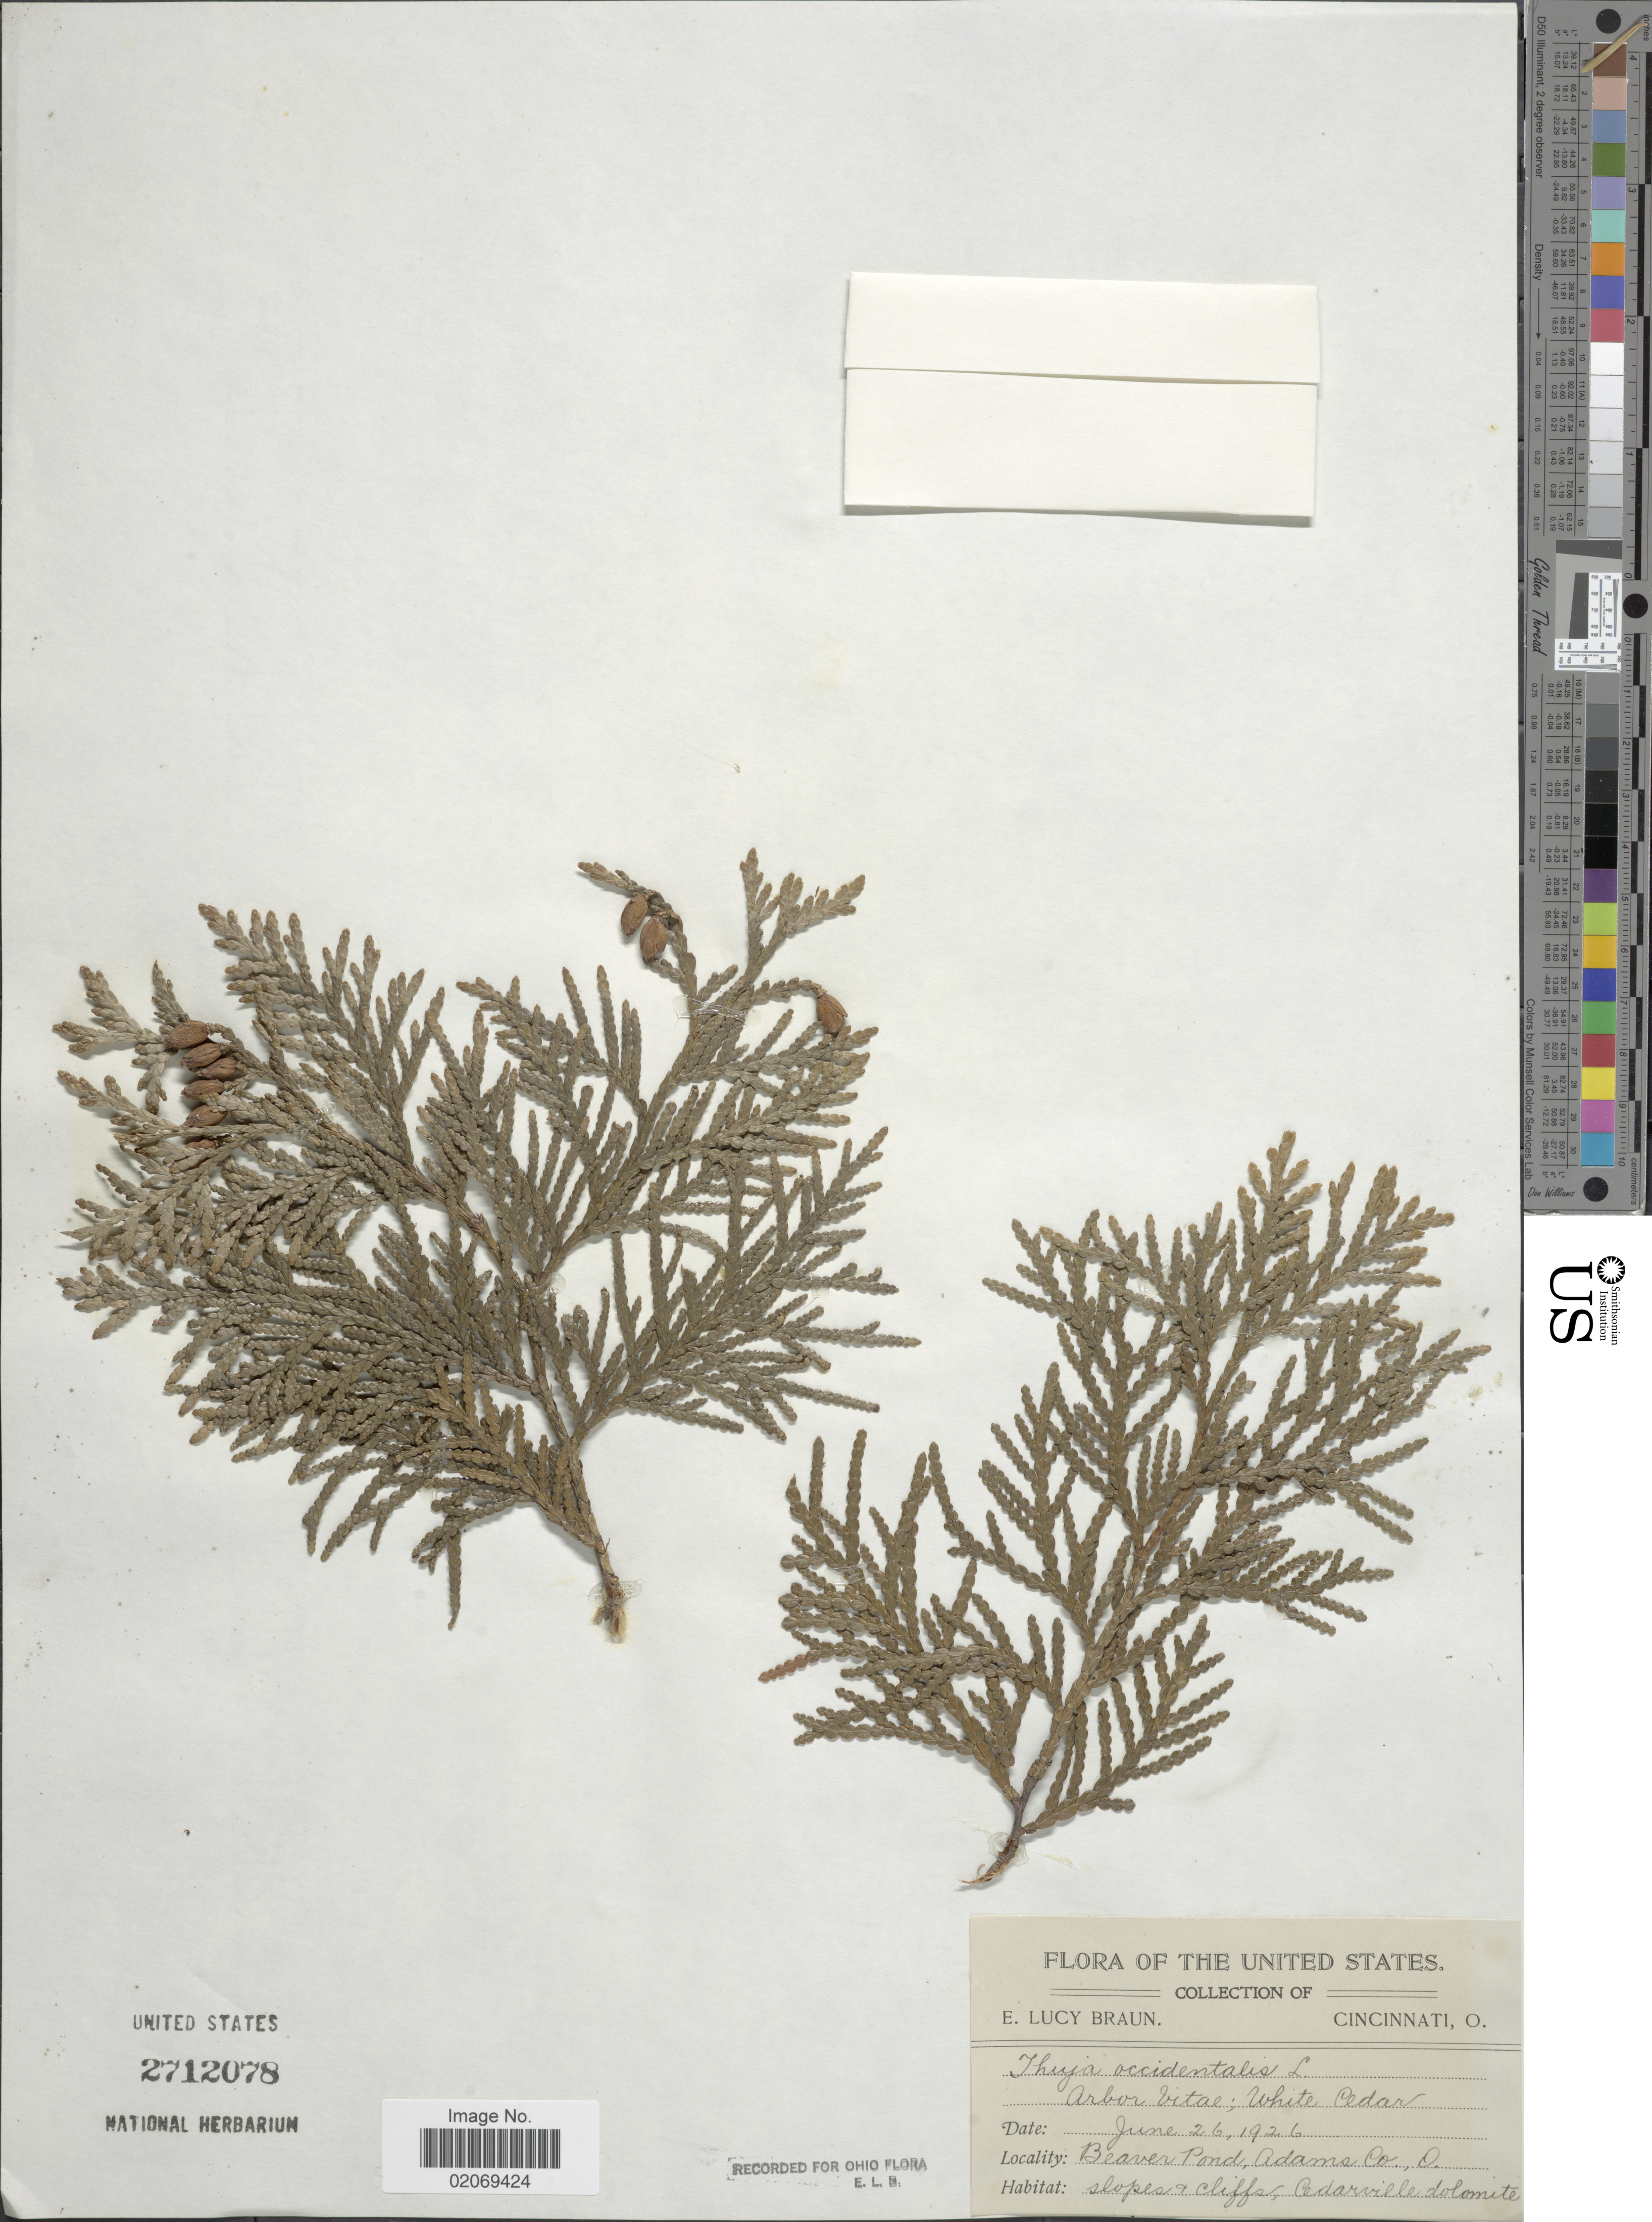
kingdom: Plantae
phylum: Tracheophyta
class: Pinopsida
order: Pinales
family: Cupressaceae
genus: Thuja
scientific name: Thuja occidentalis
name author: L.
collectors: E. L. Braun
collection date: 1926-06-26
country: United States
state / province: Ohio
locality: Beaver Pond, Adams Co., slopes + cliffs , Cedarville dolomite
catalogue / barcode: US 2712078